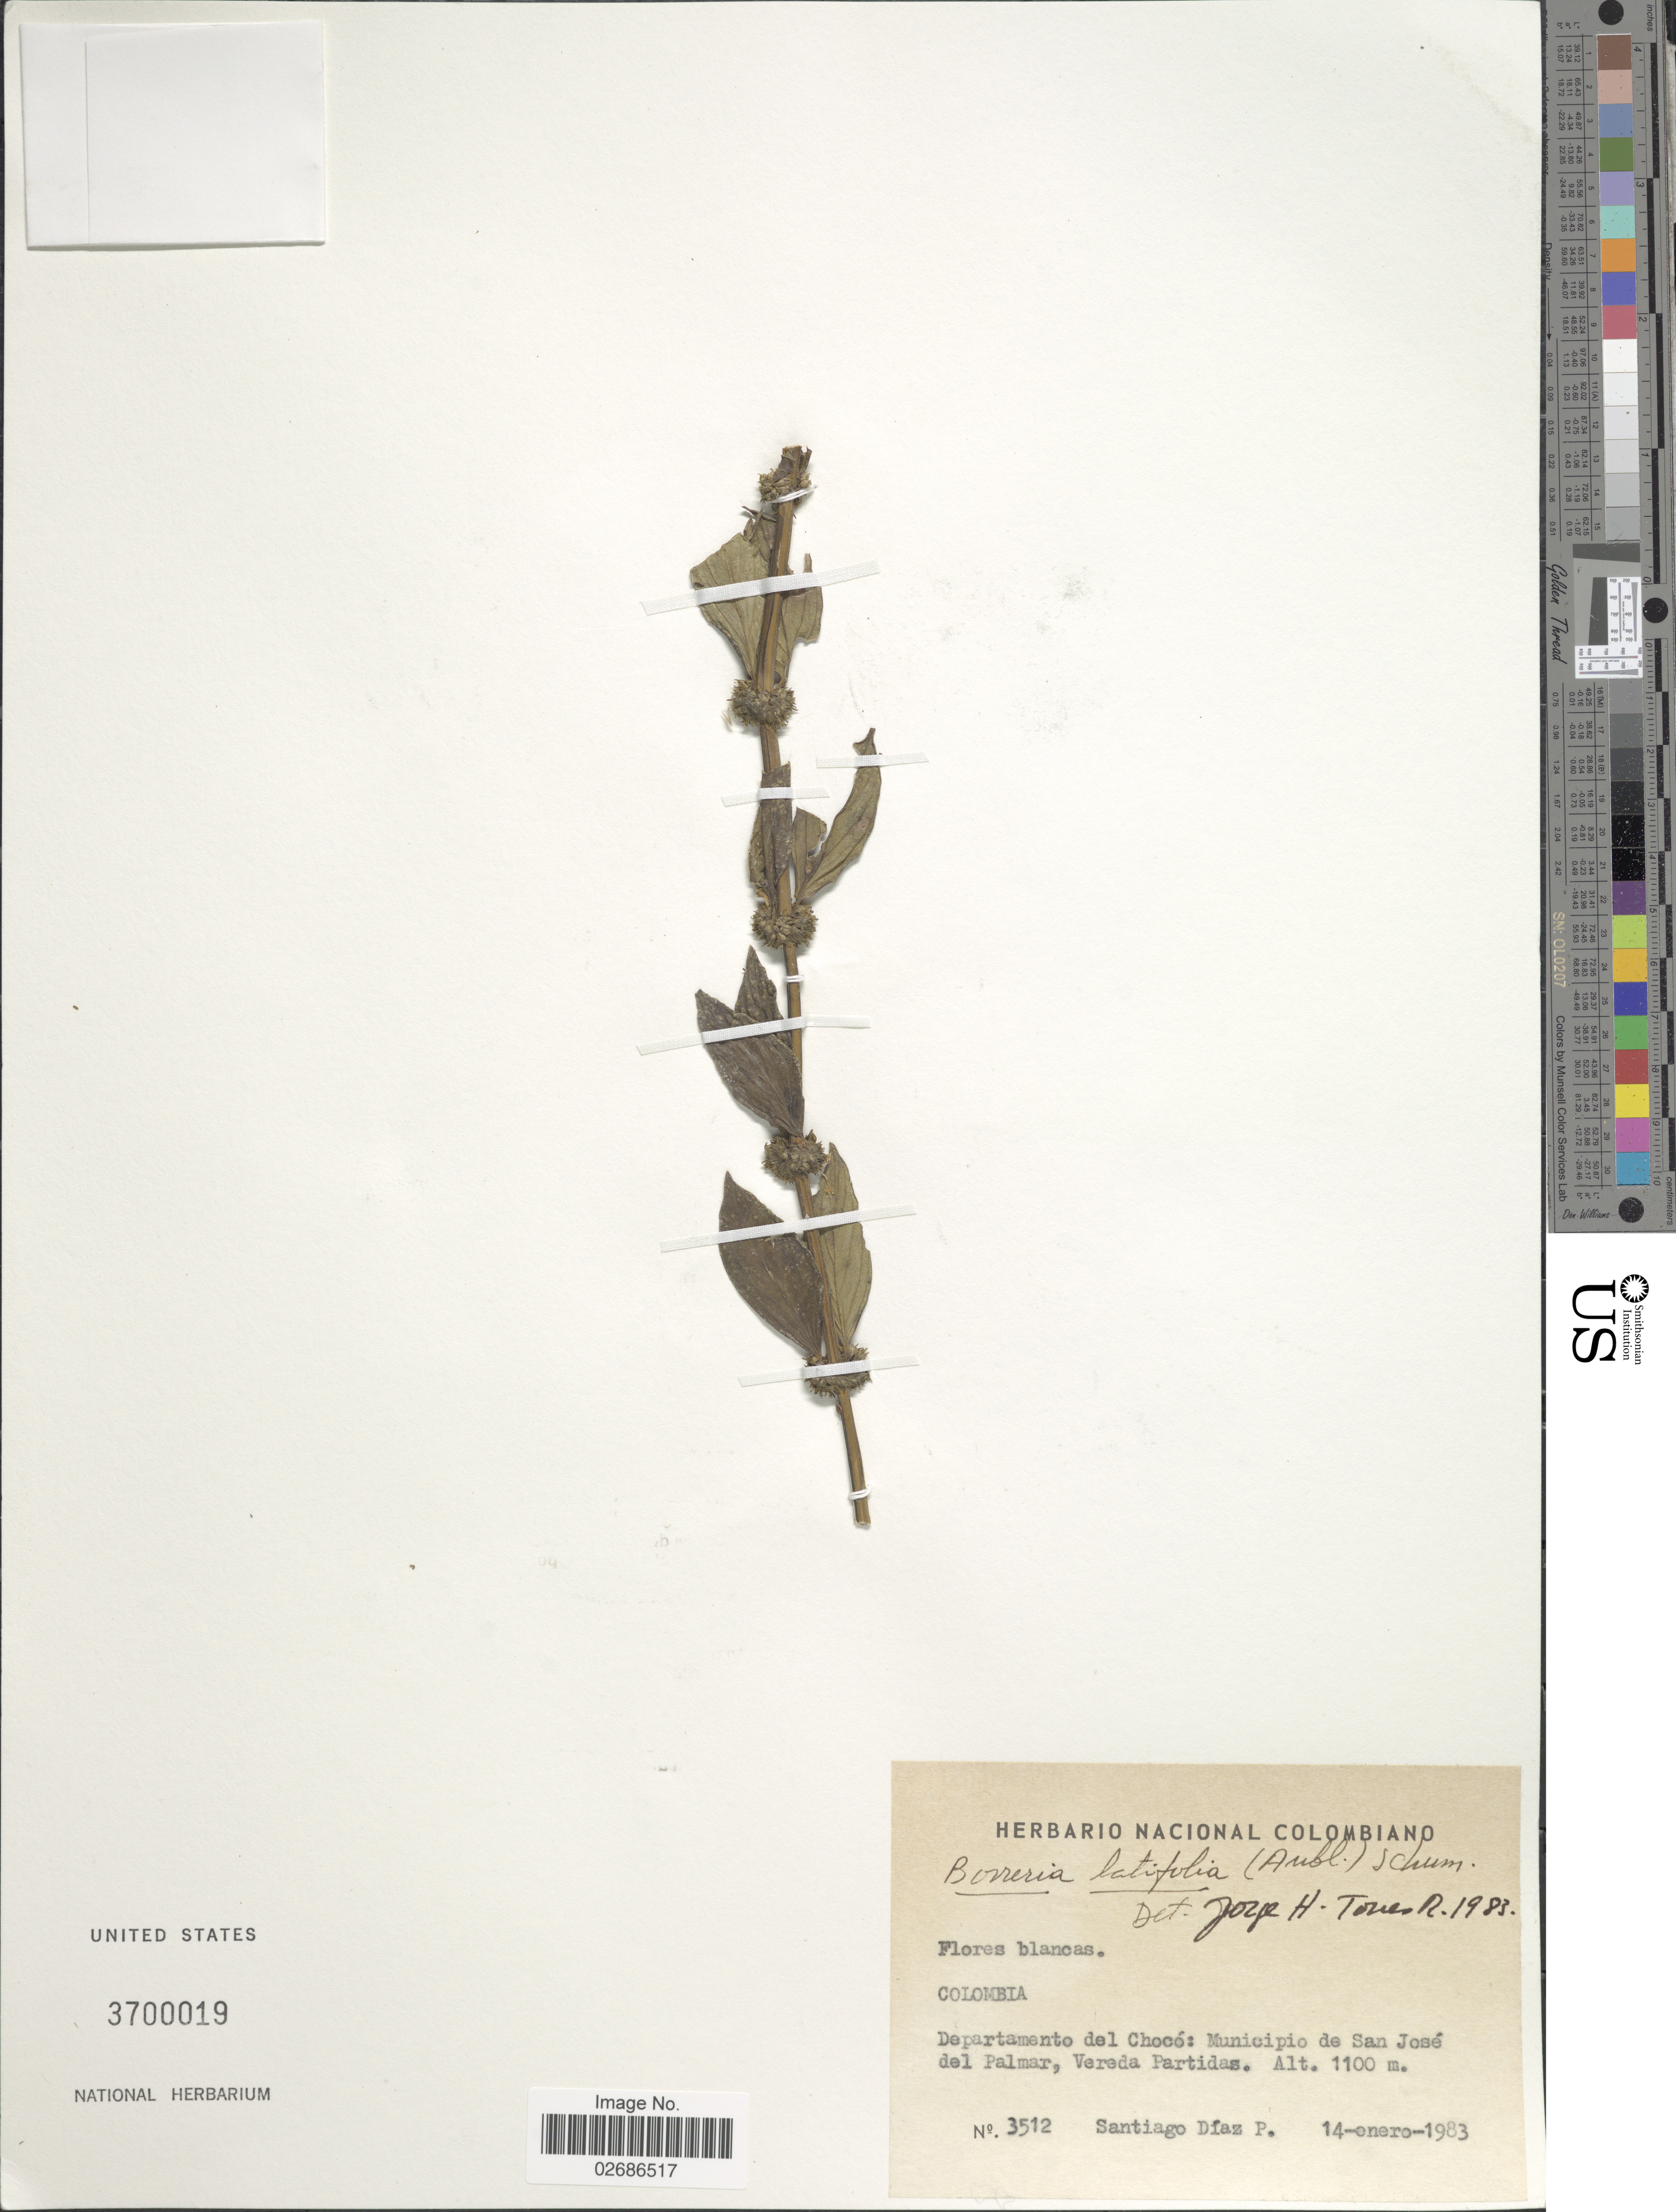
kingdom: Plantae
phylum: Tracheophyta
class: Magnoliopsida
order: Gentianales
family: Rubiaceae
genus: Borreria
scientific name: Borreria latifolia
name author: (Aubl.) K. Schum.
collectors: S. Díaz Píedrahíta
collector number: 3512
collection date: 1983-01-14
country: Colombia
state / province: Chocó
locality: Departamento del Choco: Municipio de San Jose del Palmer, Vereda Partidas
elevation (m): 1100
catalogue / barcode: US 3700019